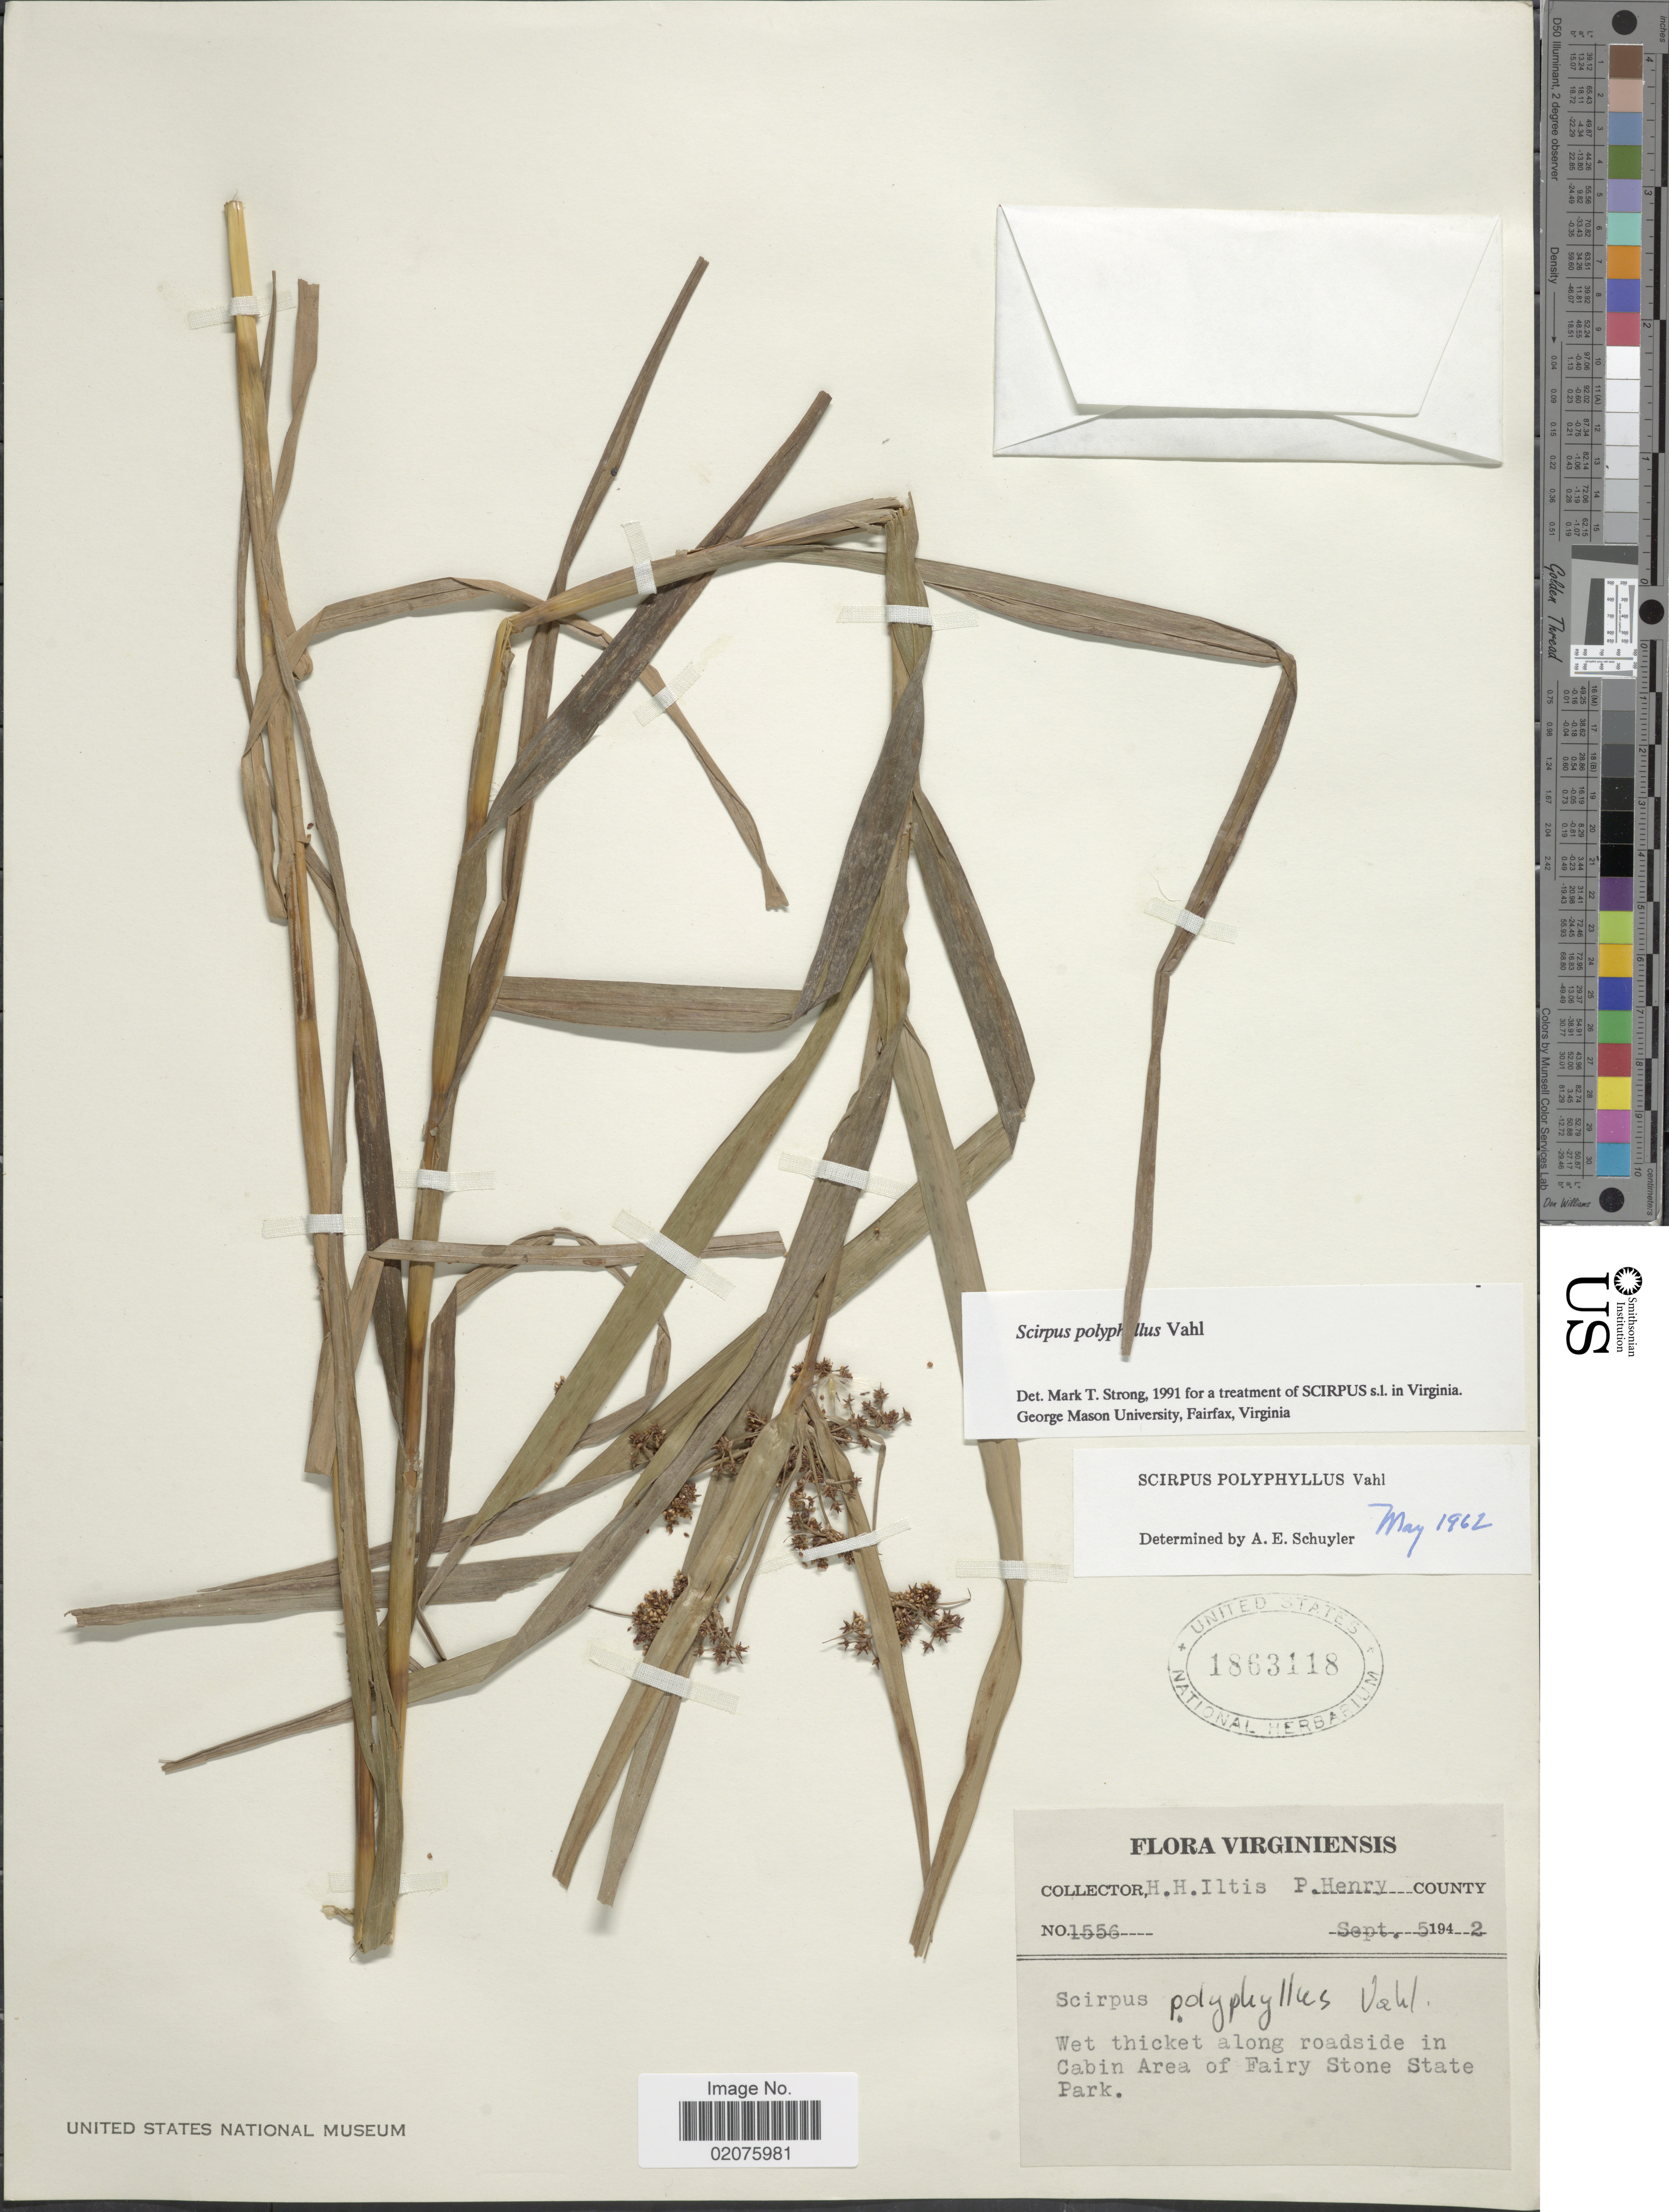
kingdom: Plantae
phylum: Tracheophyta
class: Liliopsida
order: Poales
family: Cyperaceae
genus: Scirpus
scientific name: Scirpus polyphyllus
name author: Vahl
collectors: H. H. Iltis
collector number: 1556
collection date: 1942-09-05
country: United States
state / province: Virginia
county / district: Henry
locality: Along roadside in Cabin Area of Fairy Stone State Park, Patrick Henry County {Henry County originally Patrick Henry County}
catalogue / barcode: US 1863118